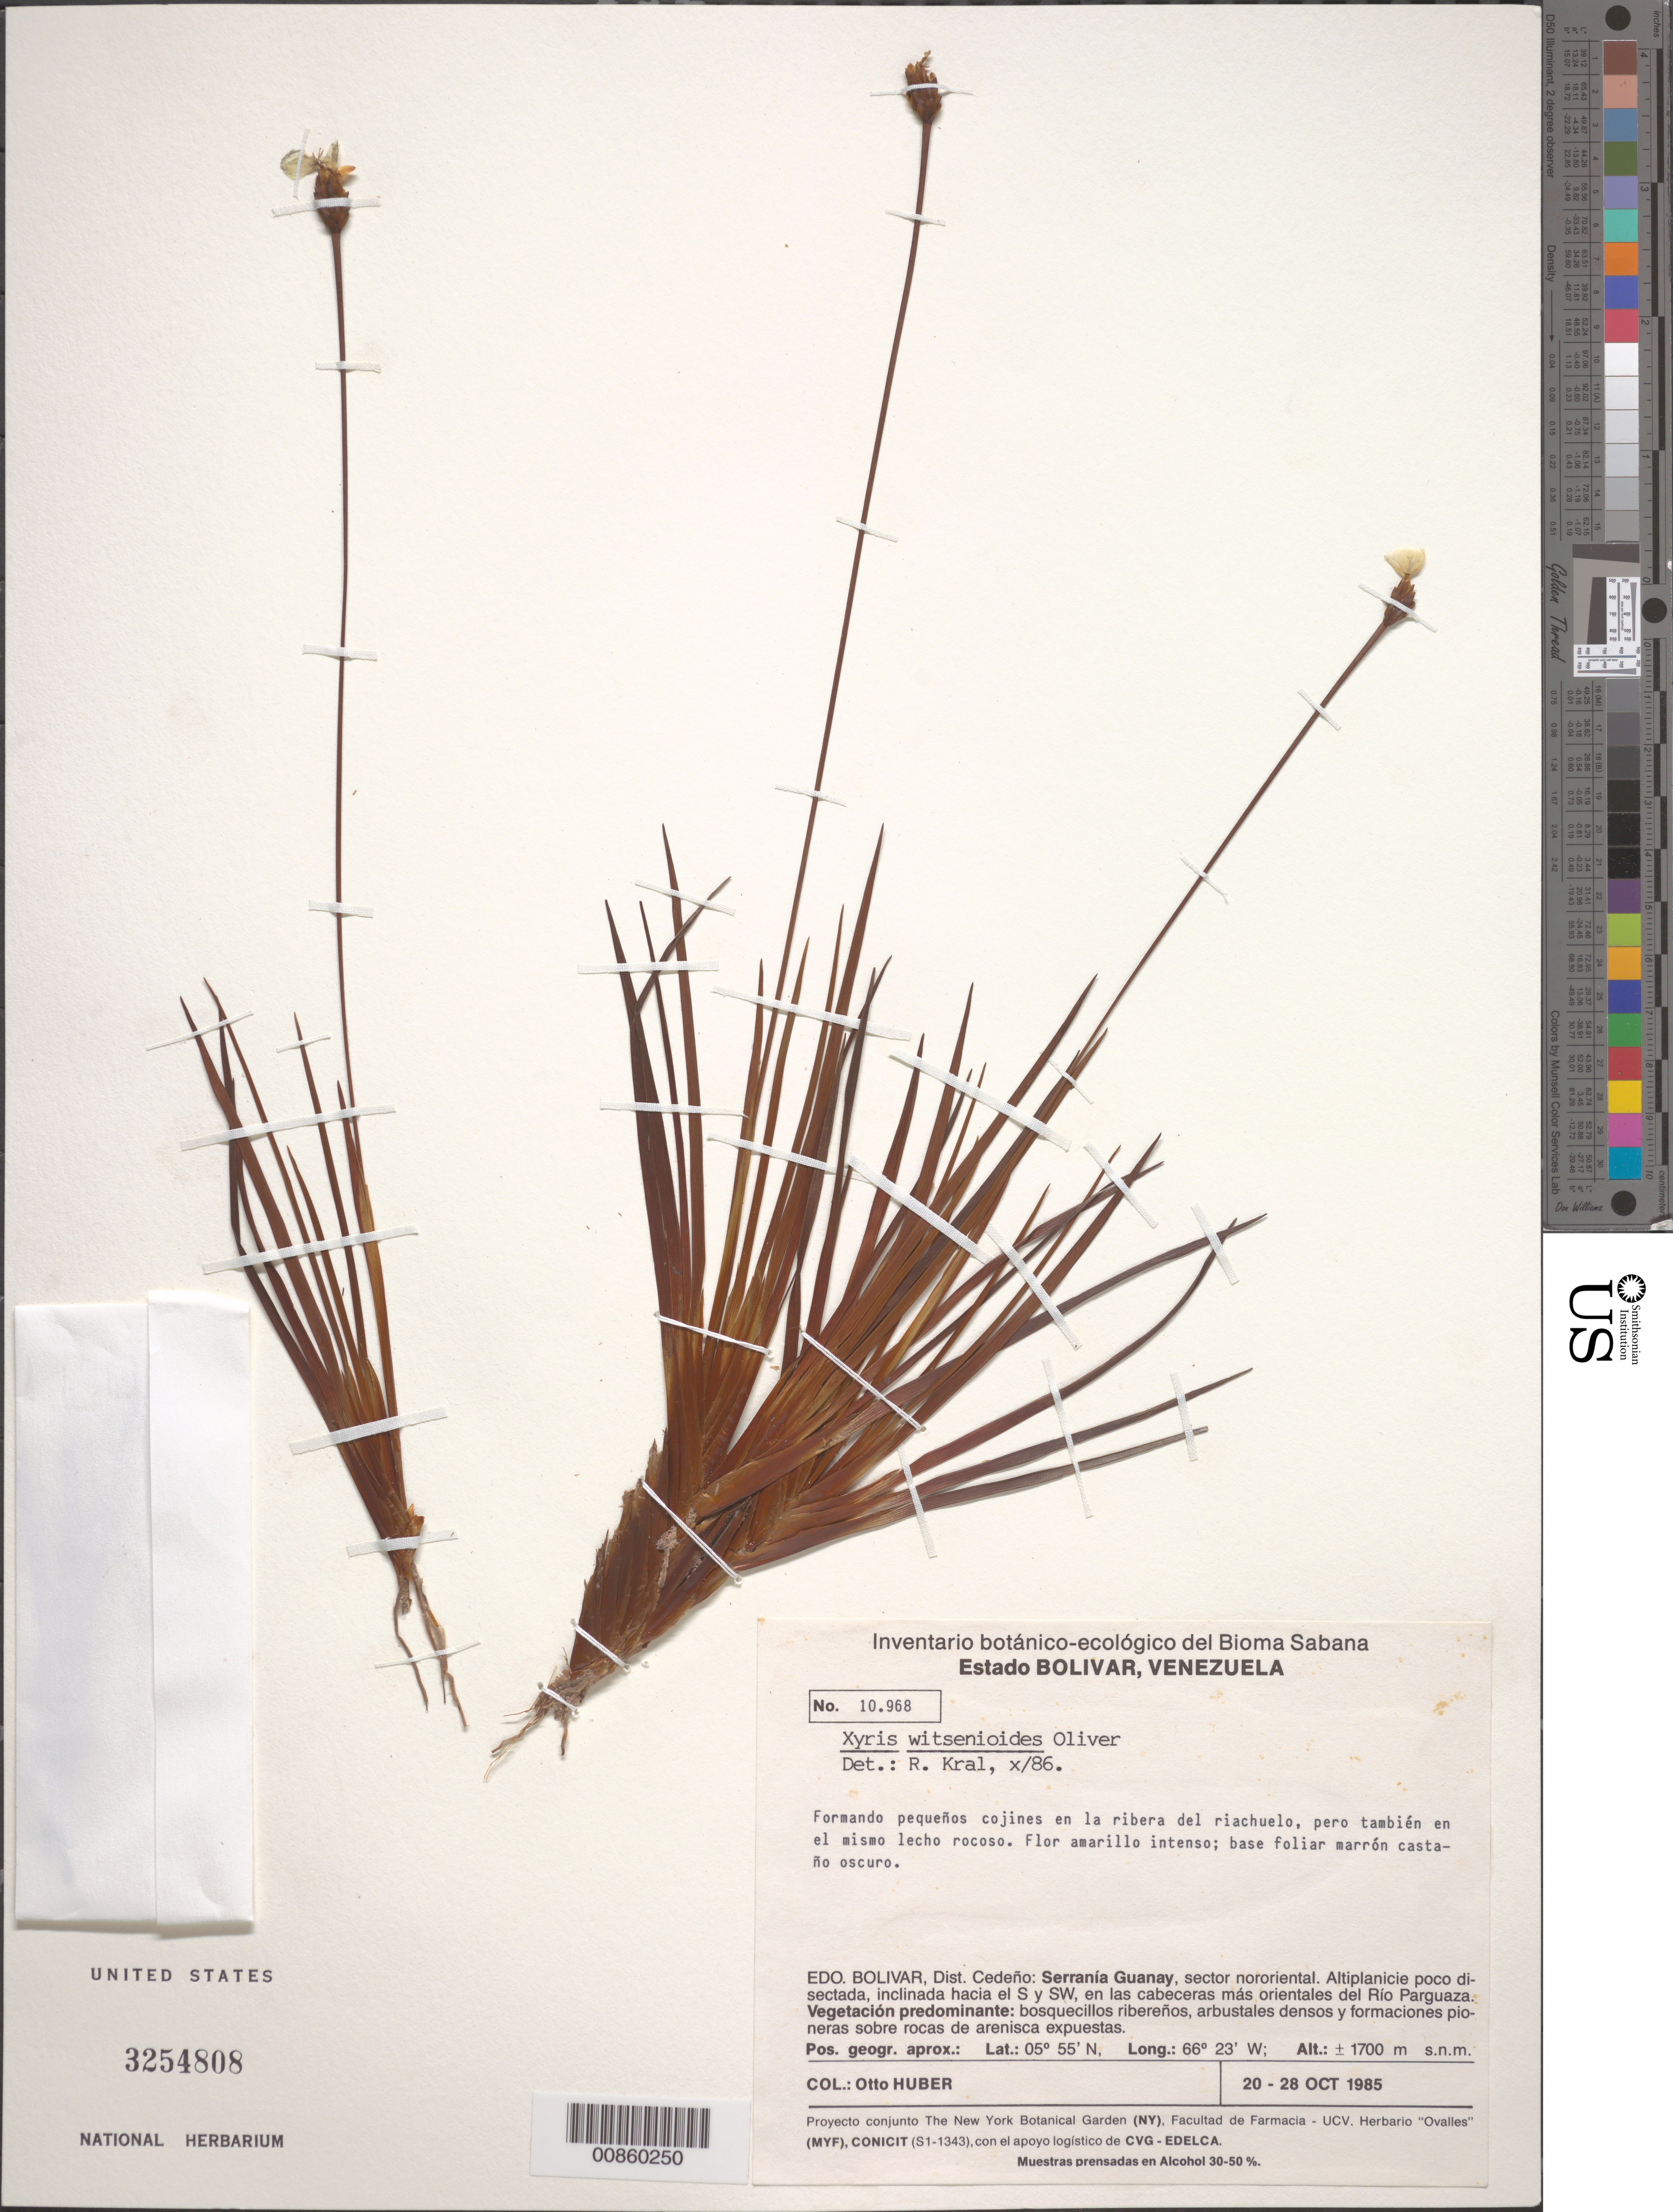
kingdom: Plantae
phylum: Tracheophyta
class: Liliopsida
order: Poales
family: Xyridaceae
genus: Xyris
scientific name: Xyris witsenioides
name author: Oliv. ex Thurn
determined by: Kral, Robert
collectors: O. Huber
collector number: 10968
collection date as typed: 20-Oct-85 to 28-Oct-85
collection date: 1985-10-20/1985-10-28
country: Venezuela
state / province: Bolívar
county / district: Cedeño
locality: Serrania Guanay, sector nororientales; en las cabeceras más orientales del Río Parguaza.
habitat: Vegetación bosquecillos ribereños, arbustales densos y formaciones pioneras sobre rocas de arenisca expuestas; ribera del riachuelo pero también…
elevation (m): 1700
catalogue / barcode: US 3254808